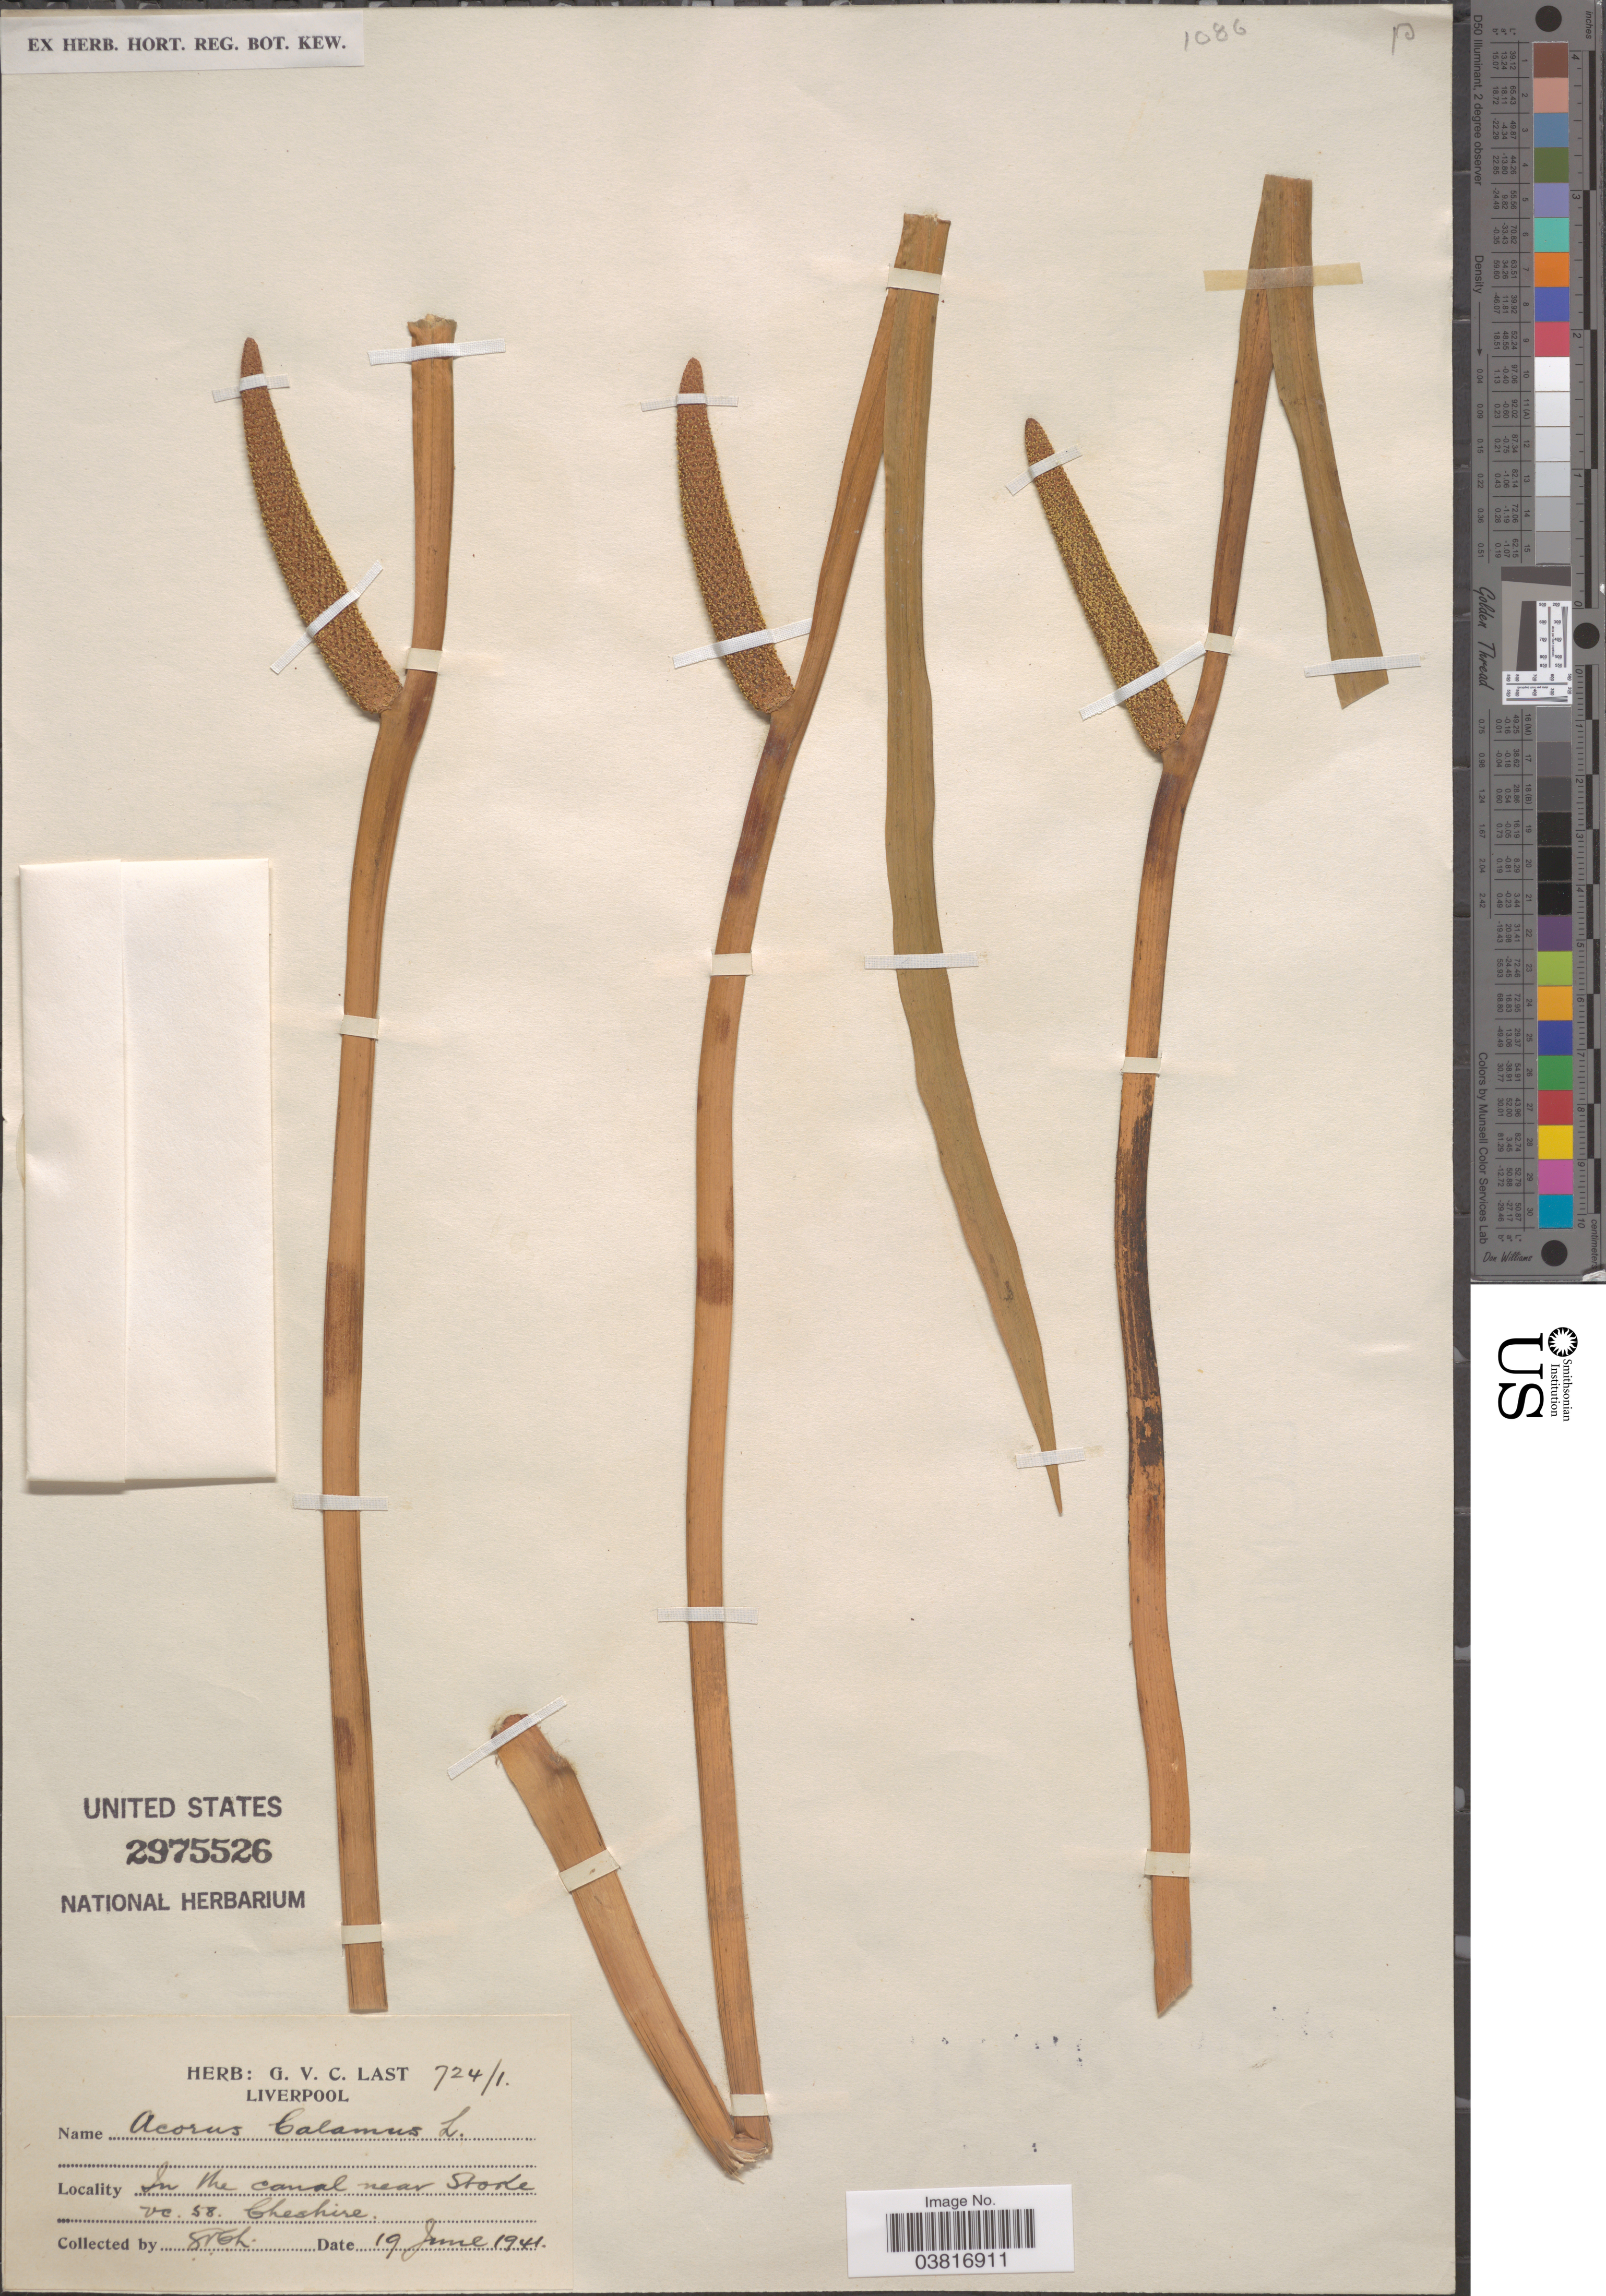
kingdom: Plantae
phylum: Tracheophyta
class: Liliopsida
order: Acorales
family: Acoraceae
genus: Acorus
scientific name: Acorus calamus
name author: L.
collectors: G. Last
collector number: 724/1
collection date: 1941-06-19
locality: In the canal near Storke vc. 58. Cheshire.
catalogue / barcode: US 2975526